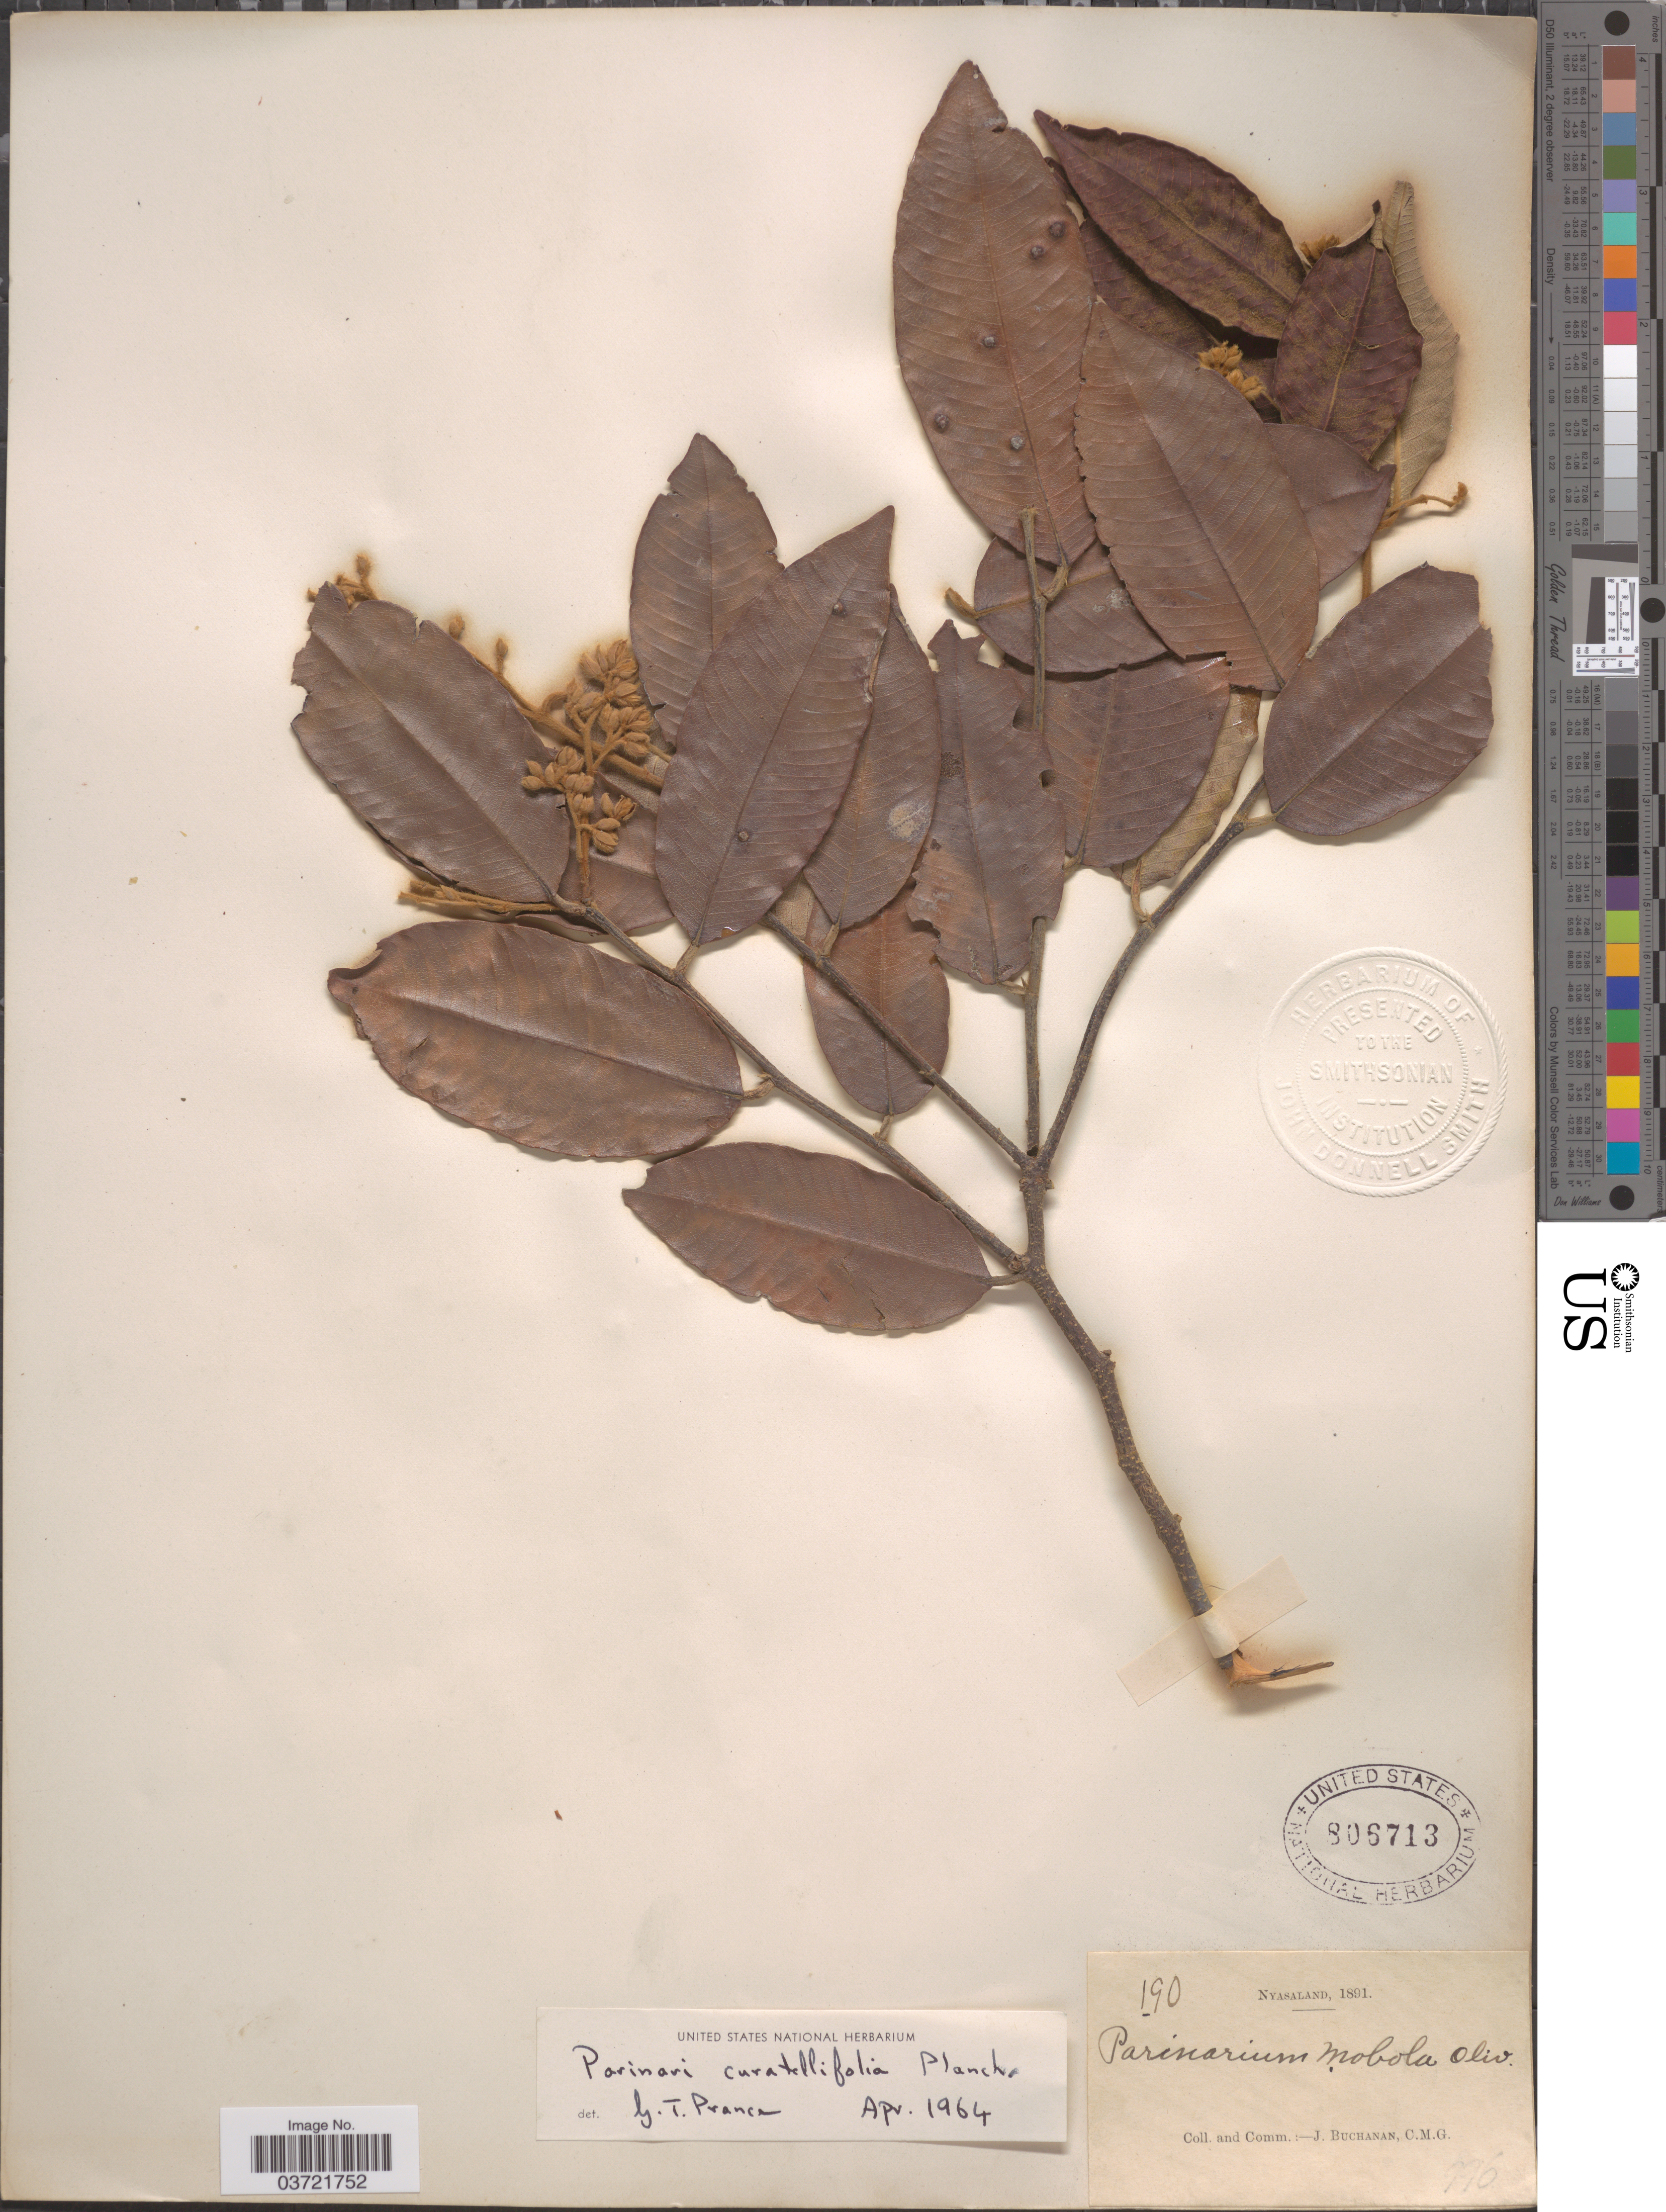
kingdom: Plantae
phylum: Tracheophyta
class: Magnoliopsida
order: Malpighiales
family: Chrysobalanaceae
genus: Parinari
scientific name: Parinari curatellifolia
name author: Planch. ex Benth.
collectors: J. Buchanan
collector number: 190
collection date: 1891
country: Malawi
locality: Nyasaland.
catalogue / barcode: US 806713